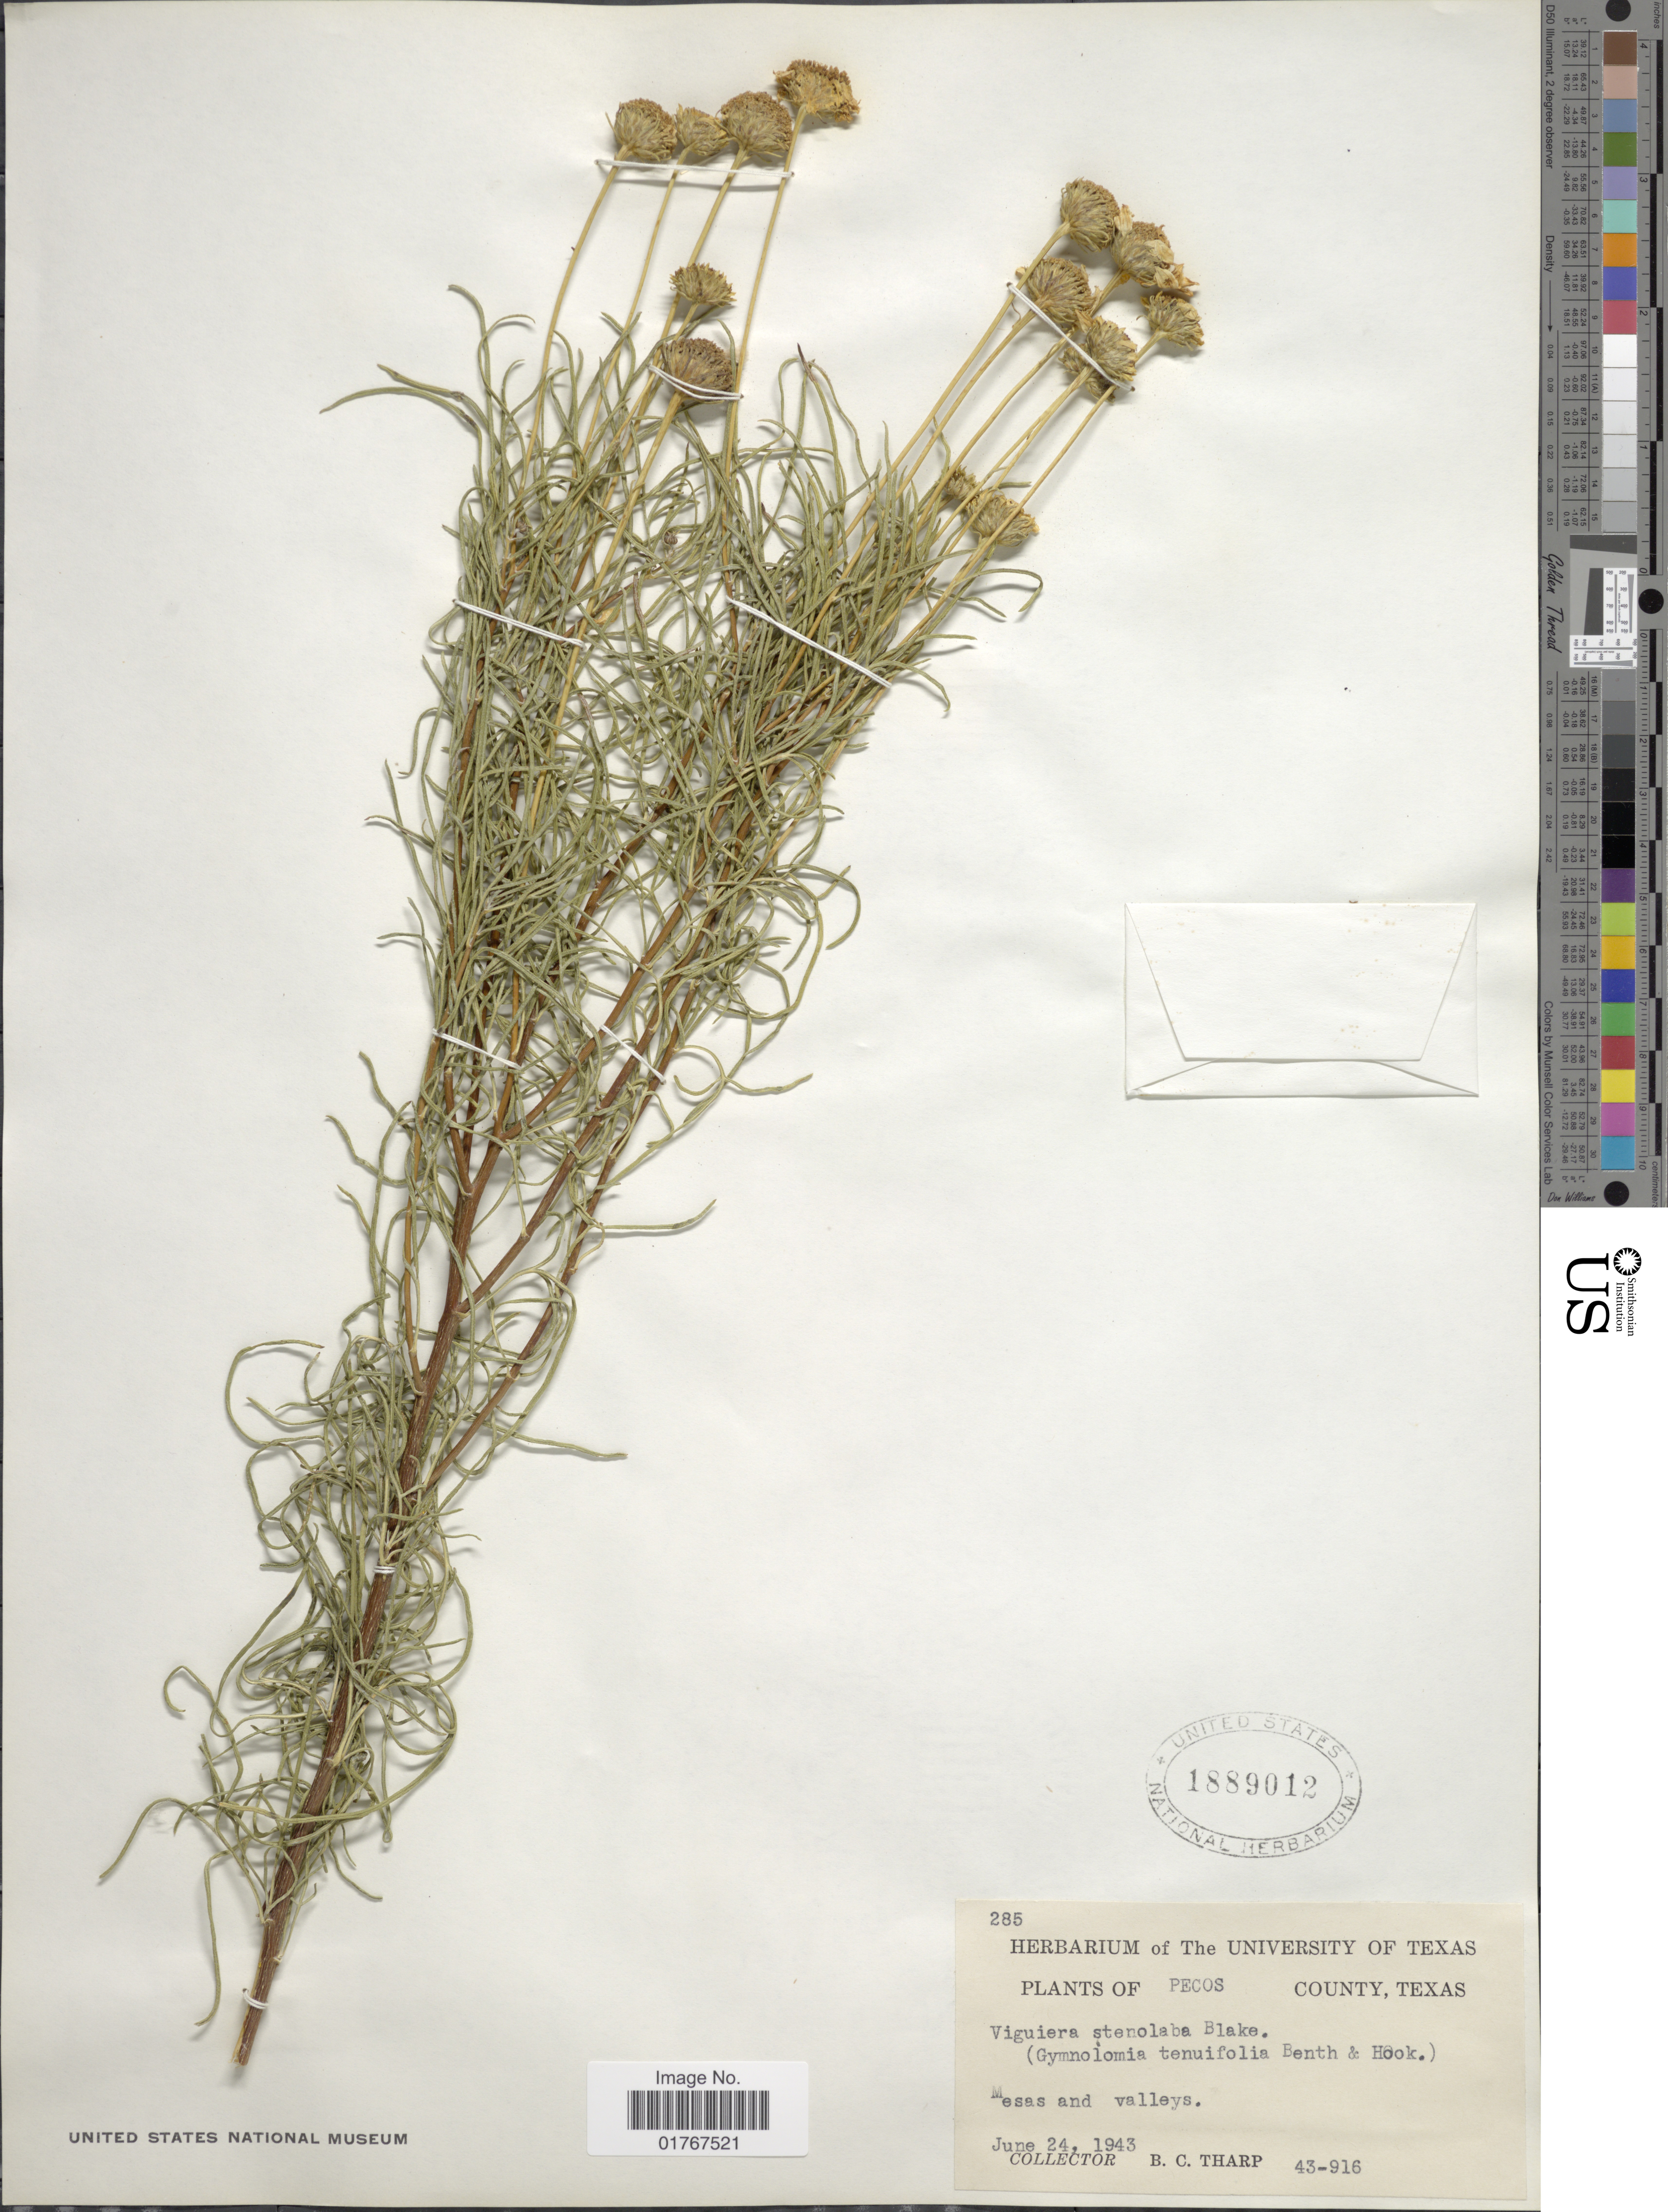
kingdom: Plantae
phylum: Tracheophyta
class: Magnoliopsida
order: Asterales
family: Asteraceae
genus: Viguiera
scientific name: Viguiera stenoloba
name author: S.F. Blake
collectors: B. C. Tharp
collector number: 43-916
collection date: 1943-06-24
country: United States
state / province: Texas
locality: Pecos County, Mesas and valleys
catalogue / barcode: US 1889012